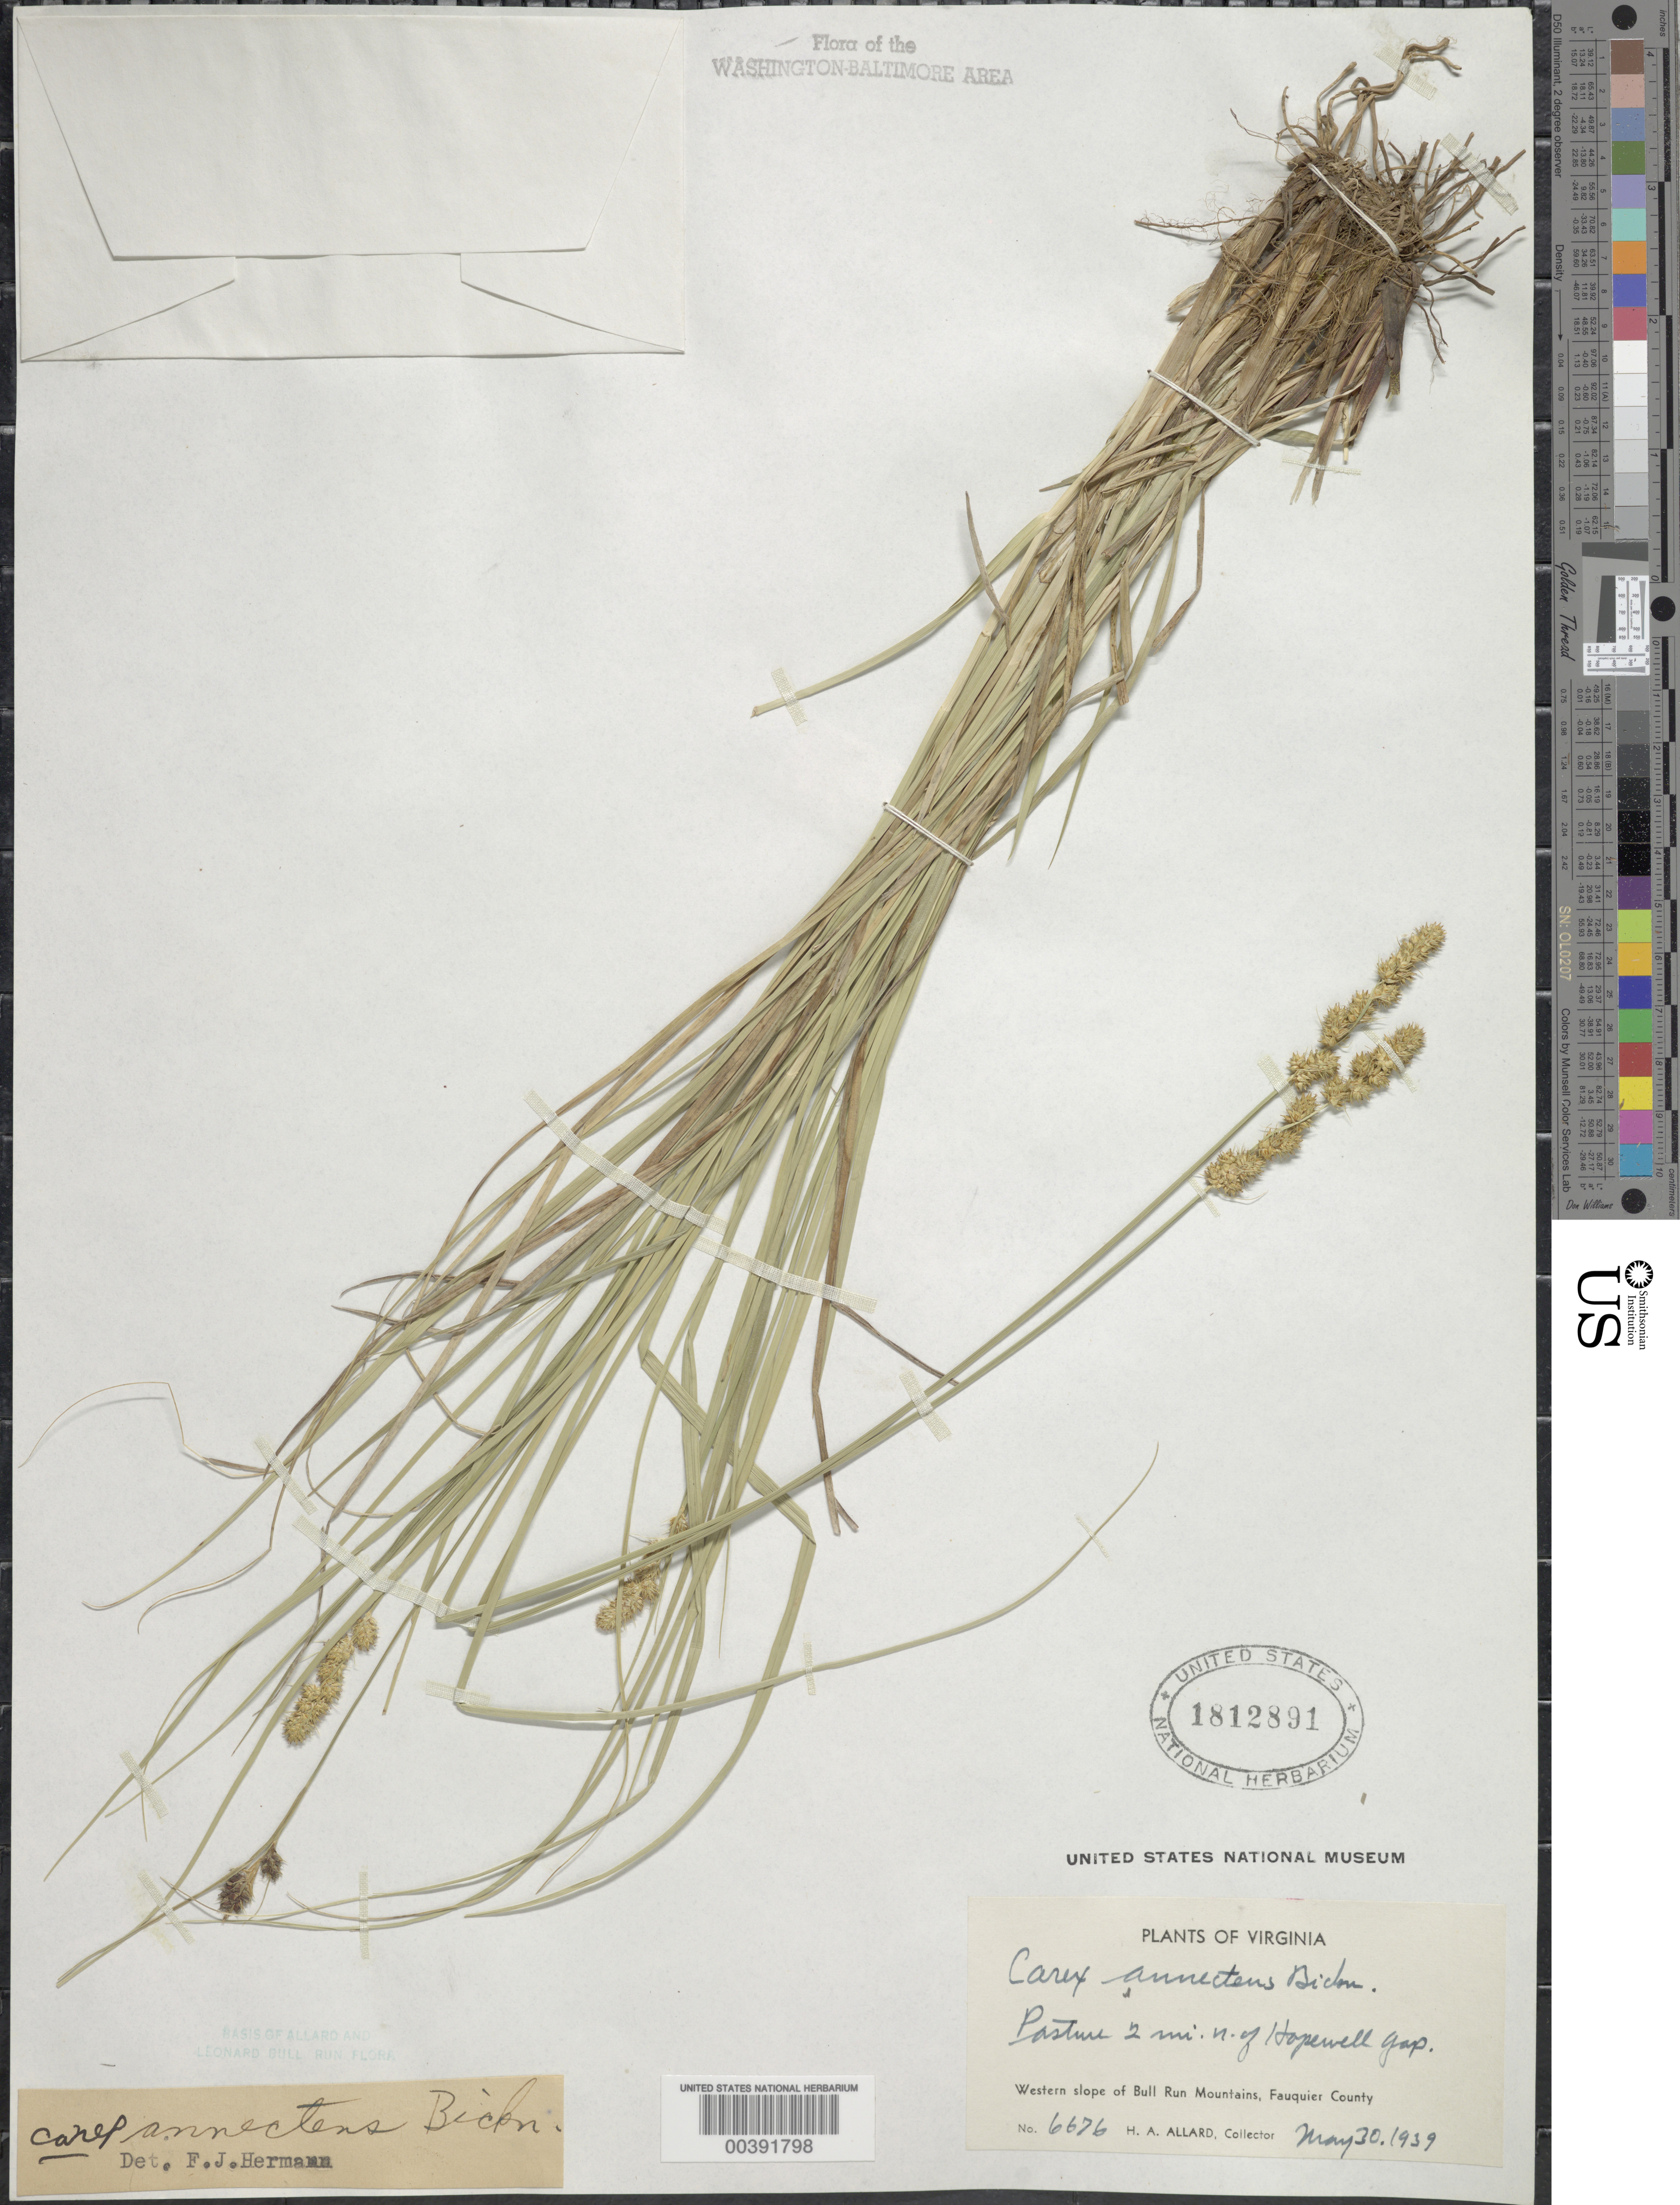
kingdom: Plantae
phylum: Tracheophyta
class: Liliopsida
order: Poales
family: Cyperaceae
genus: Carex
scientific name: Carex annectens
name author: (E.P. Bicknell) E.P. Bicknell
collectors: H. A. Allard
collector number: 6676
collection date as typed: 30 May 1939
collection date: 1939-05-30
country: United States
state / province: Virginia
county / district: Fauquier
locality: N of Hopewell Gap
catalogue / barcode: US 1812891